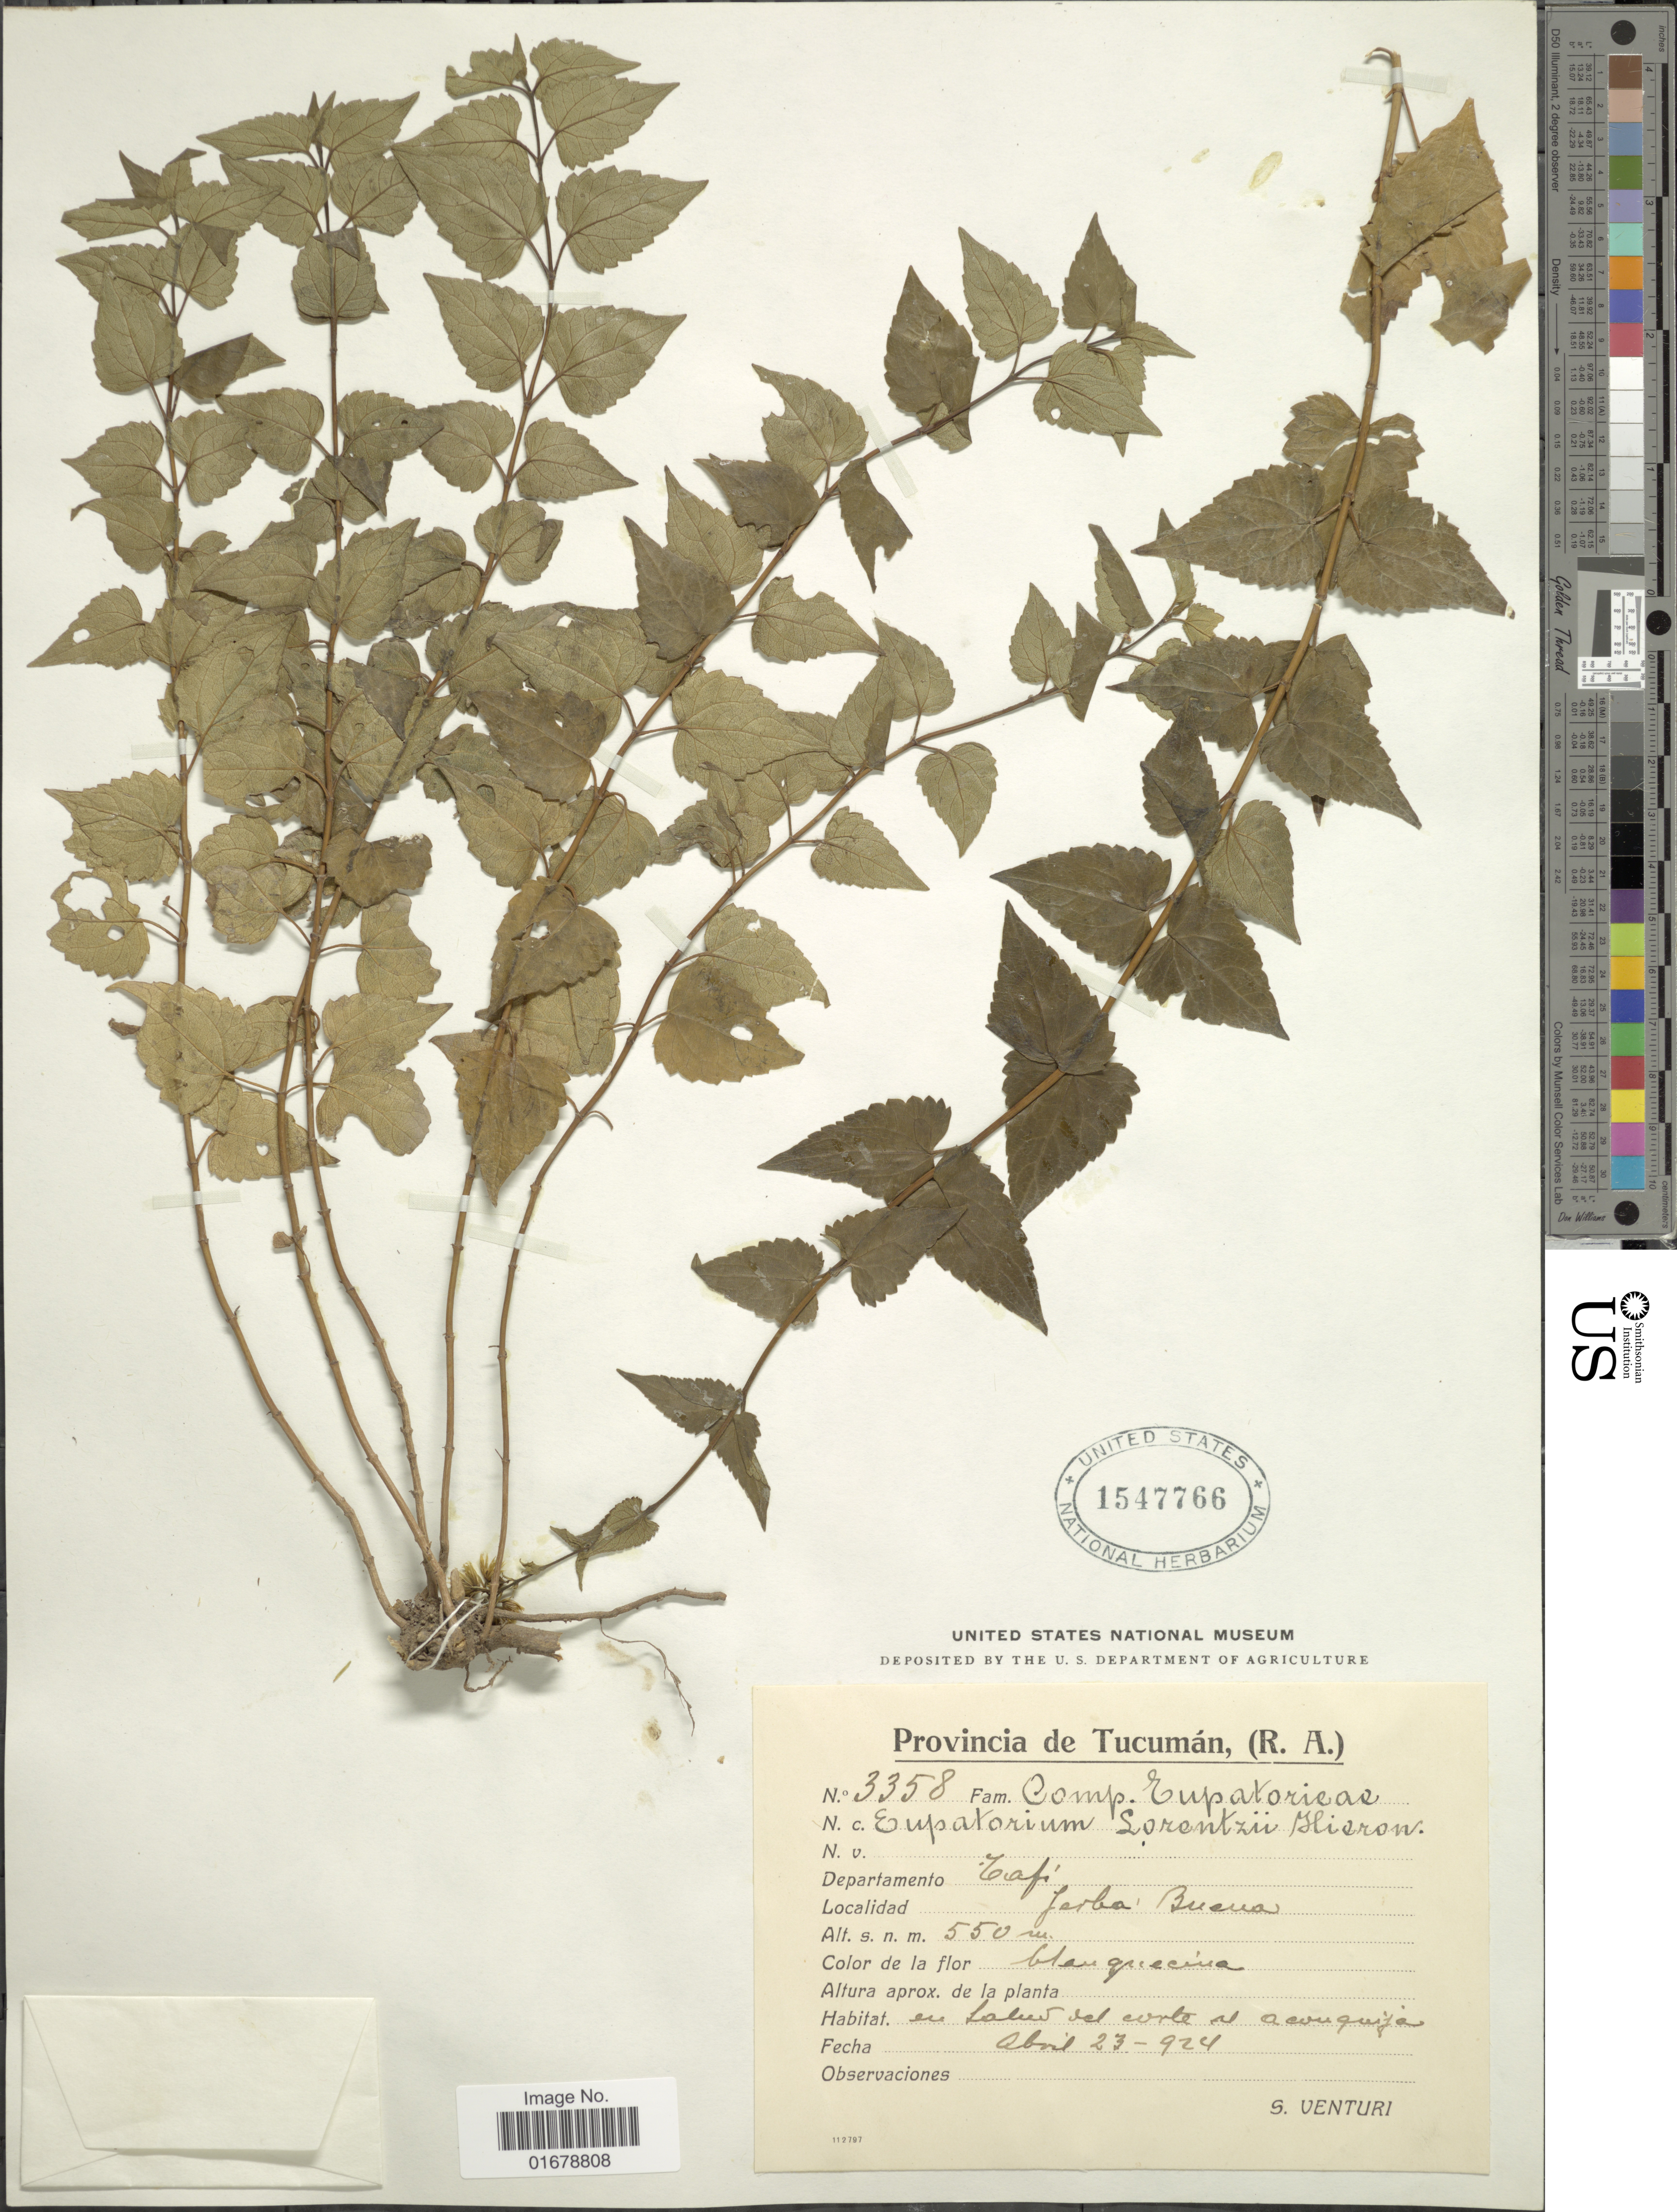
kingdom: Plantae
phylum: Tracheophyta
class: Magnoliopsida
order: Asterales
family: Asteraceae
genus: Ageratina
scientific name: Ageratina lorentzii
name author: (Hieron.) R.M. King & H. Rob.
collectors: S. Venturi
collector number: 3358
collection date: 1924-04-23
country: Argentina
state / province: Tucuman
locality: Provincia de Tucuman, (R. A.), Departamento Tafi, Jerba Buena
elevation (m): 550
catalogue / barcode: US 1547766